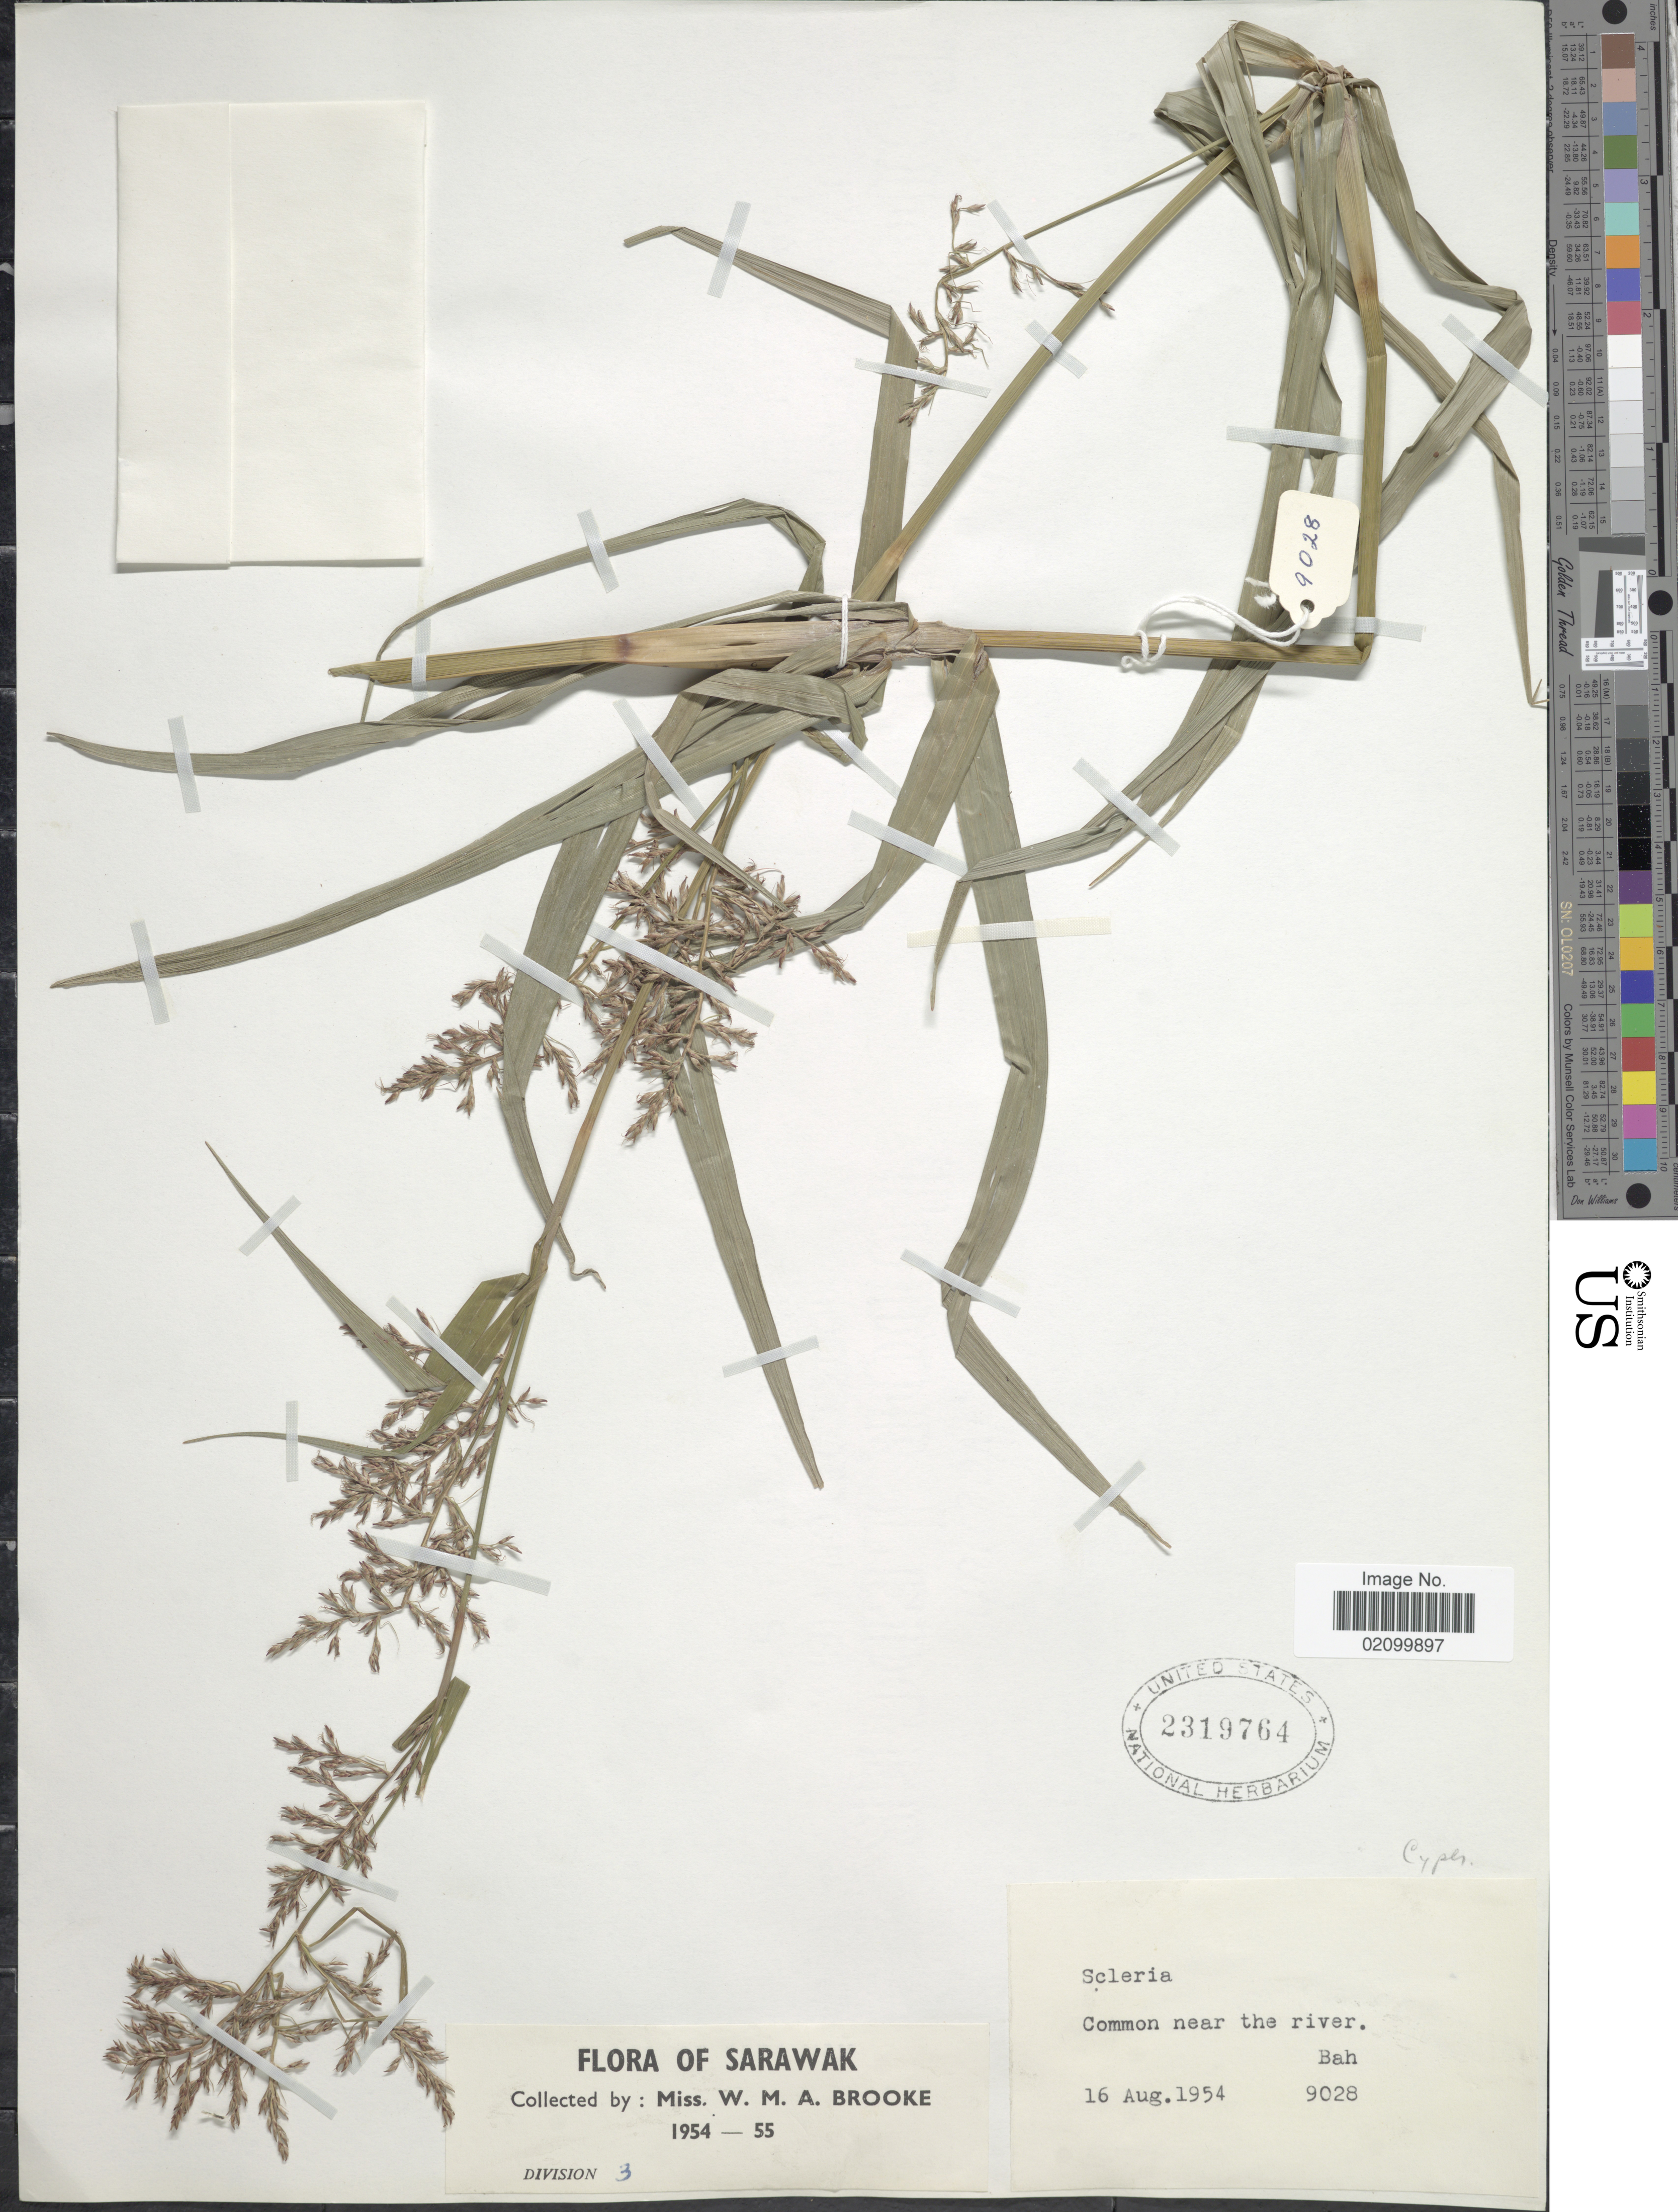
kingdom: Plantae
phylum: Tracheophyta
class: Liliopsida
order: Poales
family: Cyperaceae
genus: Scleria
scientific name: Scleria purpurascens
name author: Steud.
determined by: Kern, J. H.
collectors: W. Brooke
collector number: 9028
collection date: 1954-08-16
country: Malaysia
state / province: Sarawak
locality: Common near the river. Bah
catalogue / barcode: US 2319764